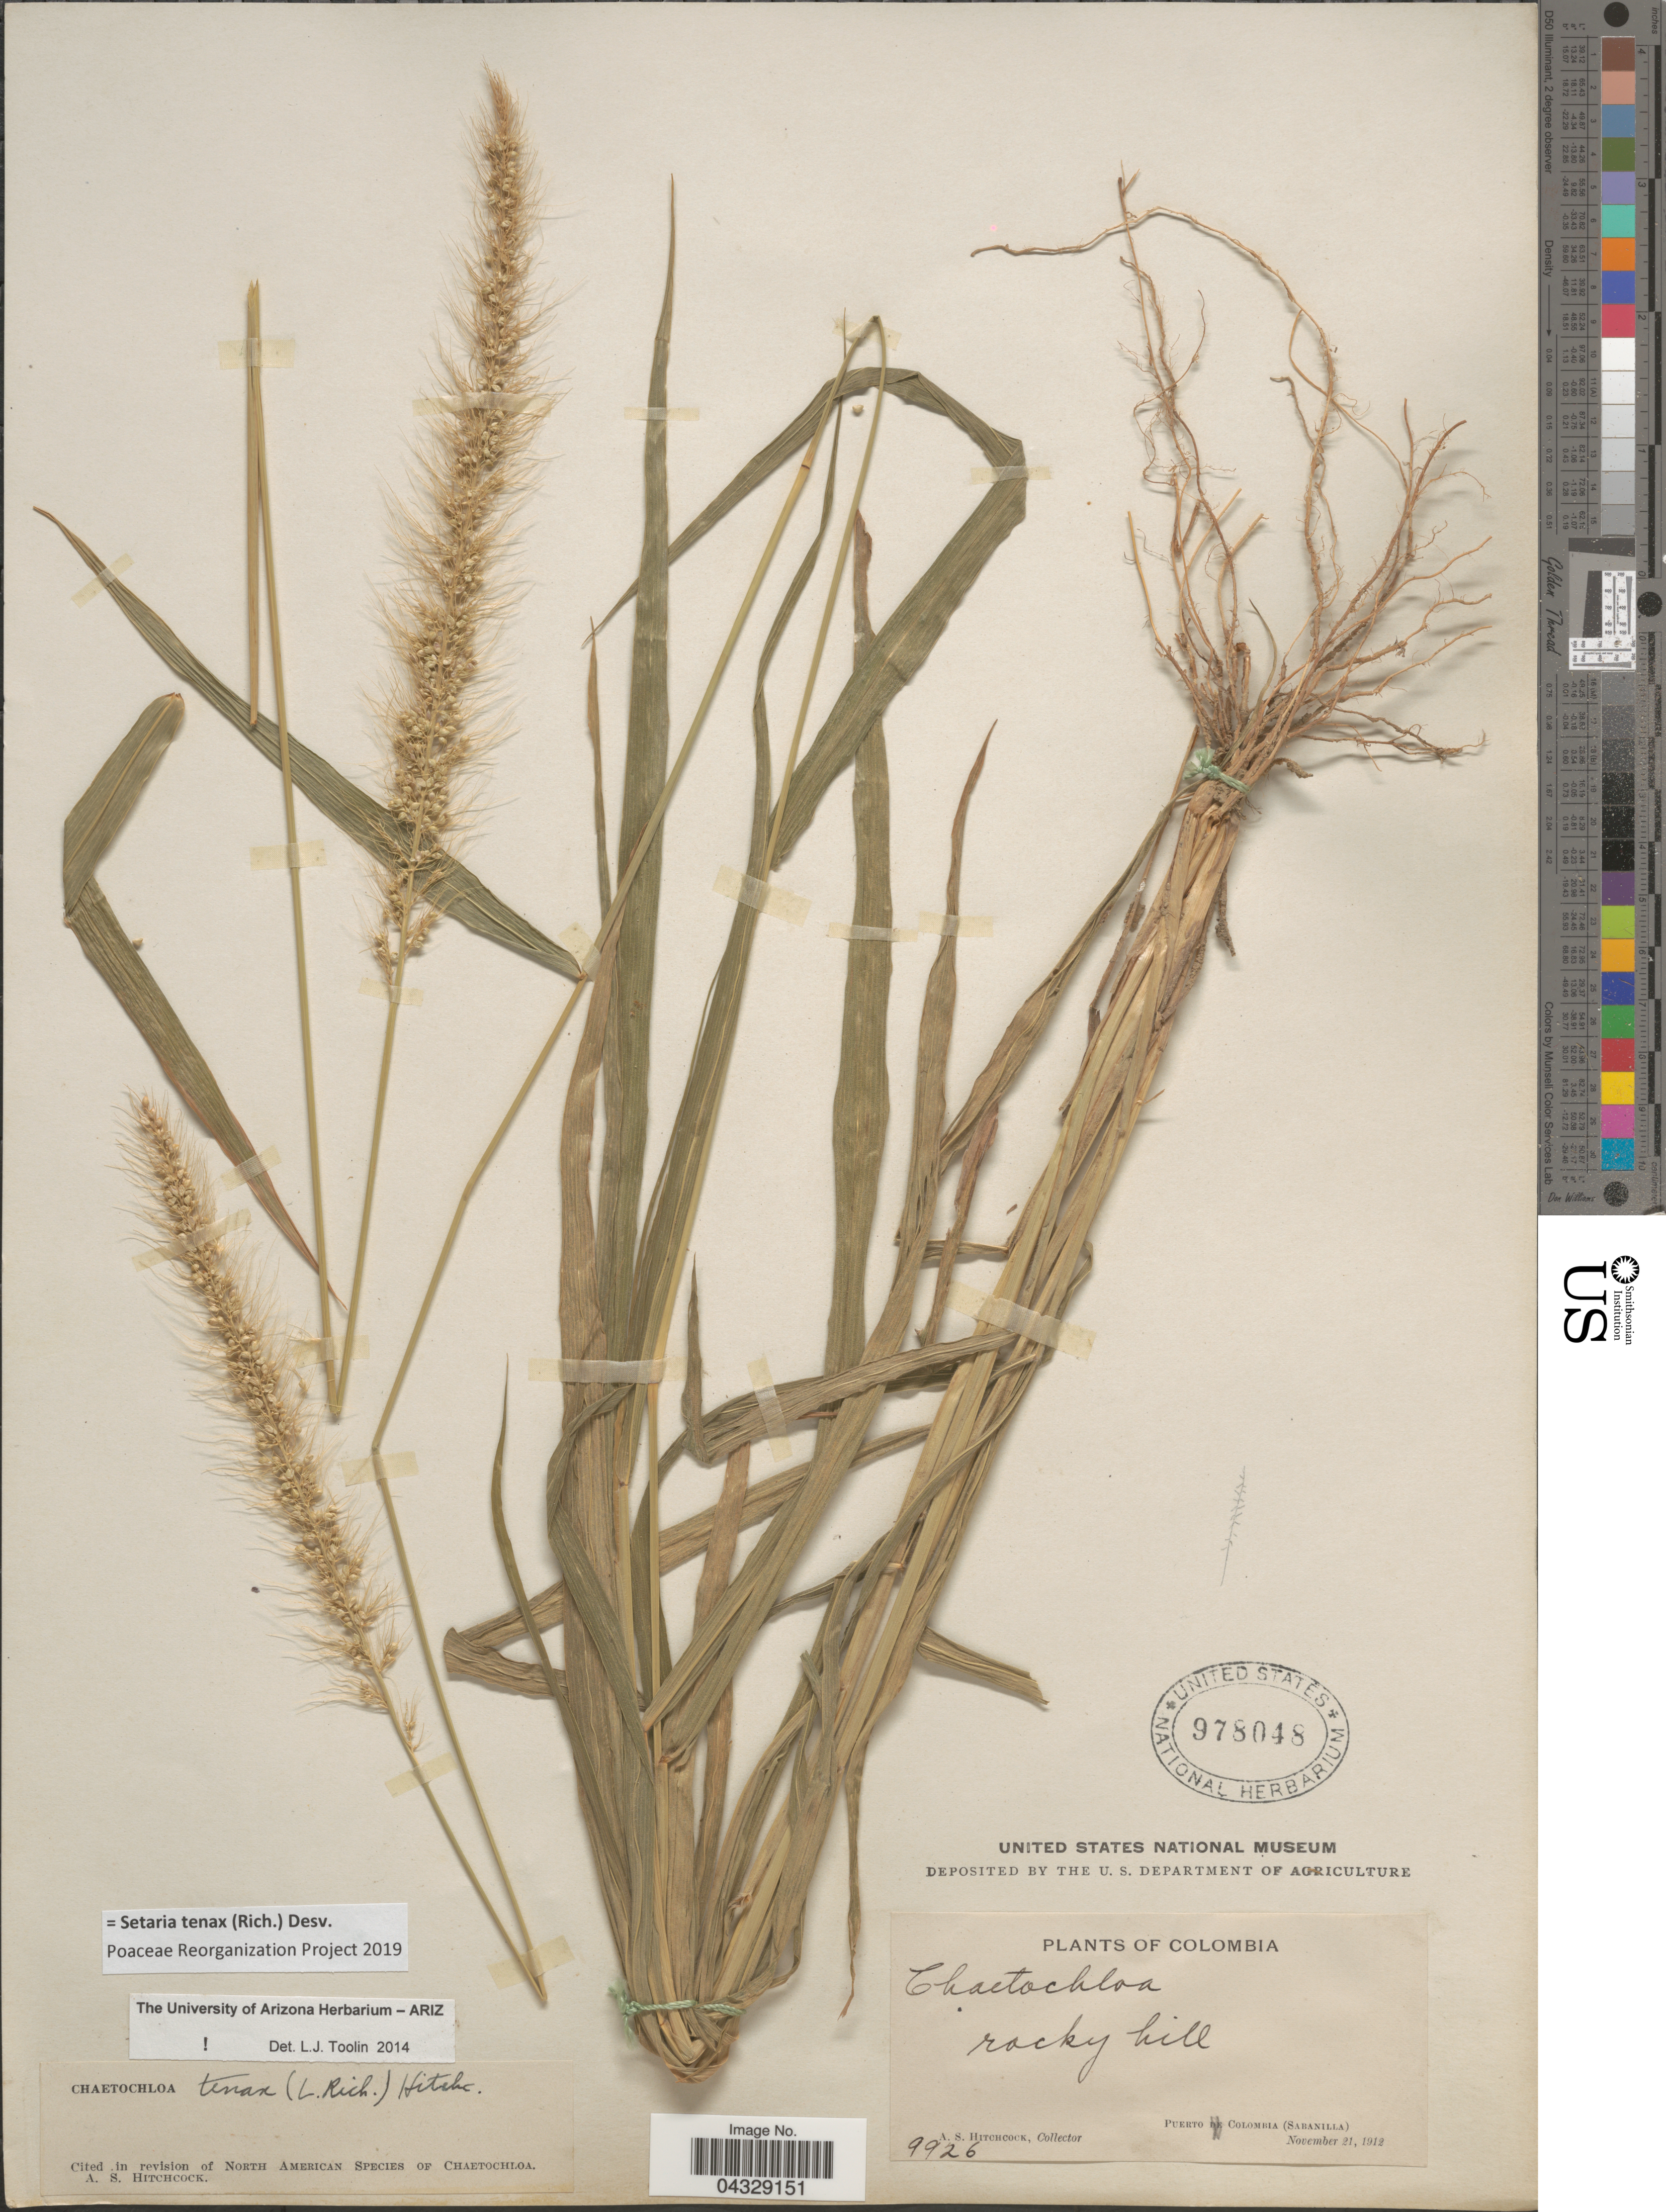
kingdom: Plantae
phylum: Tracheophyta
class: Liliopsida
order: Poales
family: Poaceae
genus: Setaria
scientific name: Setaria tenax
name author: (Rich.) Desv.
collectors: A. S. Hitchcock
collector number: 9926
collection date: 1912-11-21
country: Colombia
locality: Rocky hill. Puerto Colombia (Sabanilla).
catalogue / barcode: US 978048